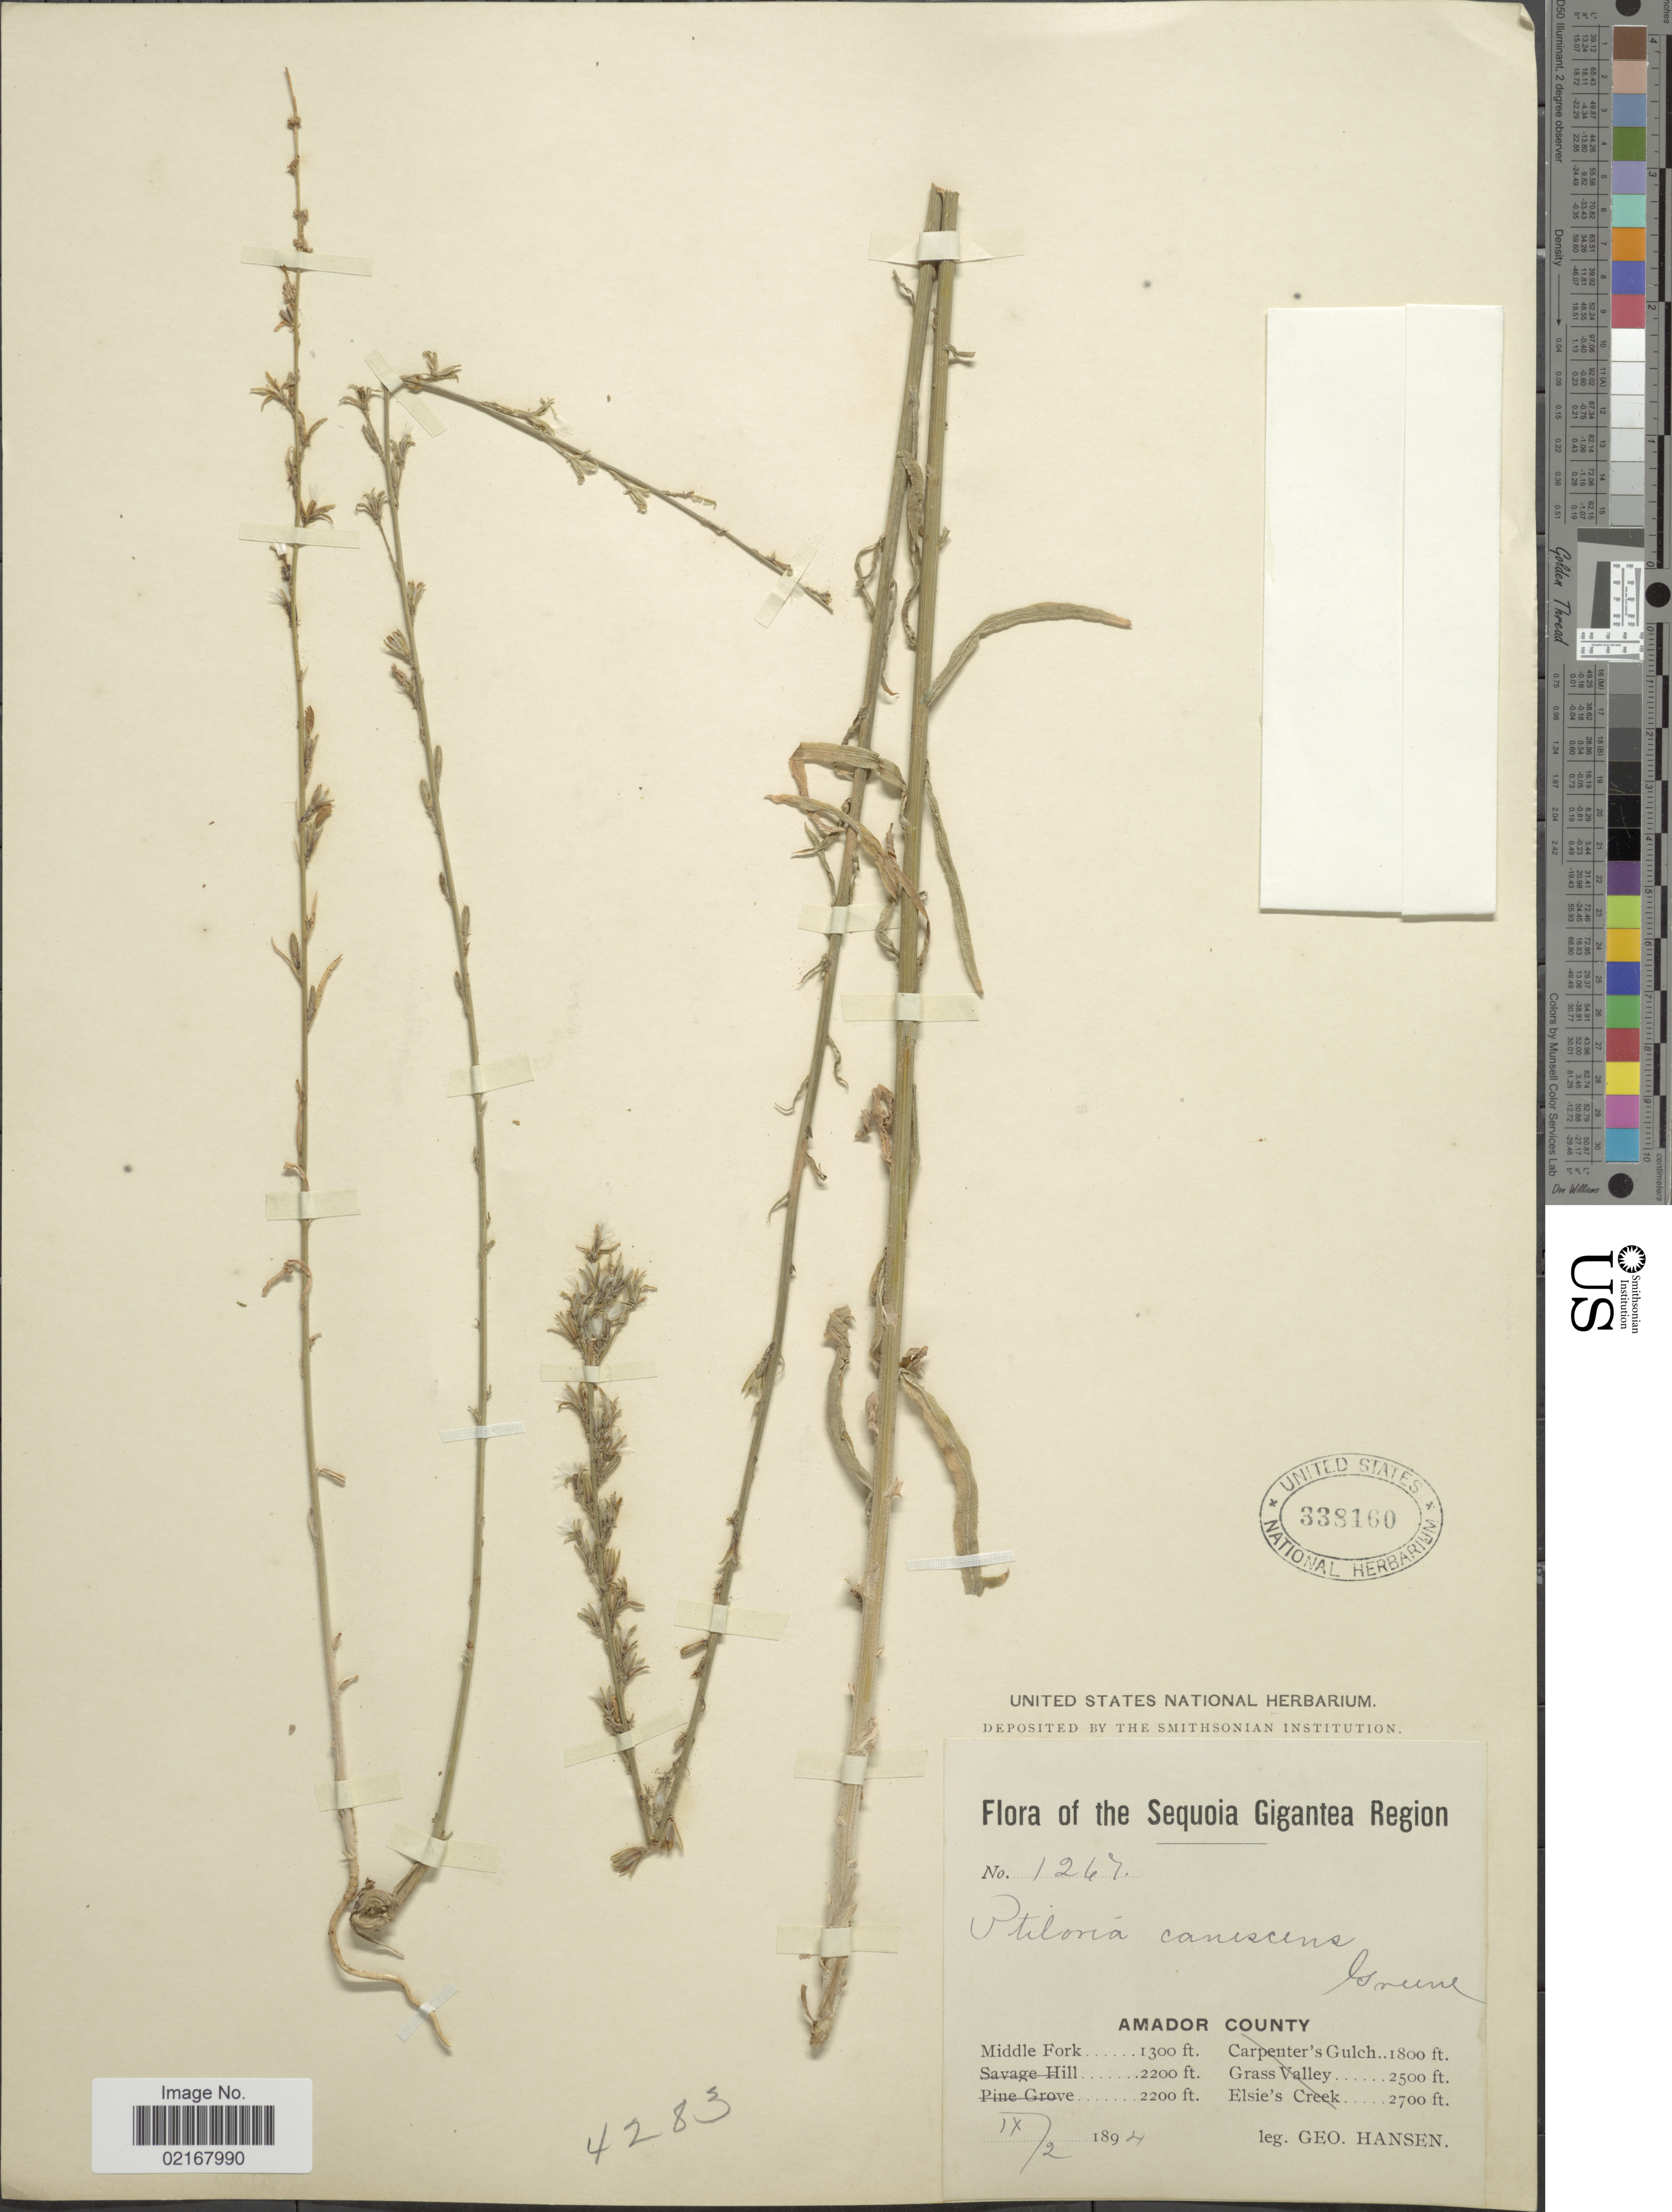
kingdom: Plantae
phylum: Tracheophyta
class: Magnoliopsida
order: Asterales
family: Asteraceae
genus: Stephanomeria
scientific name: Stephanomeria virgata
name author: Benth.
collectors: G. Hansen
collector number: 1267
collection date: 1894-09-02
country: United States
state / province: California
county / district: Amador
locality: Sequoia Gigantea Region. Amador County. Middle Fork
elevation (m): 396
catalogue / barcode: US 338160